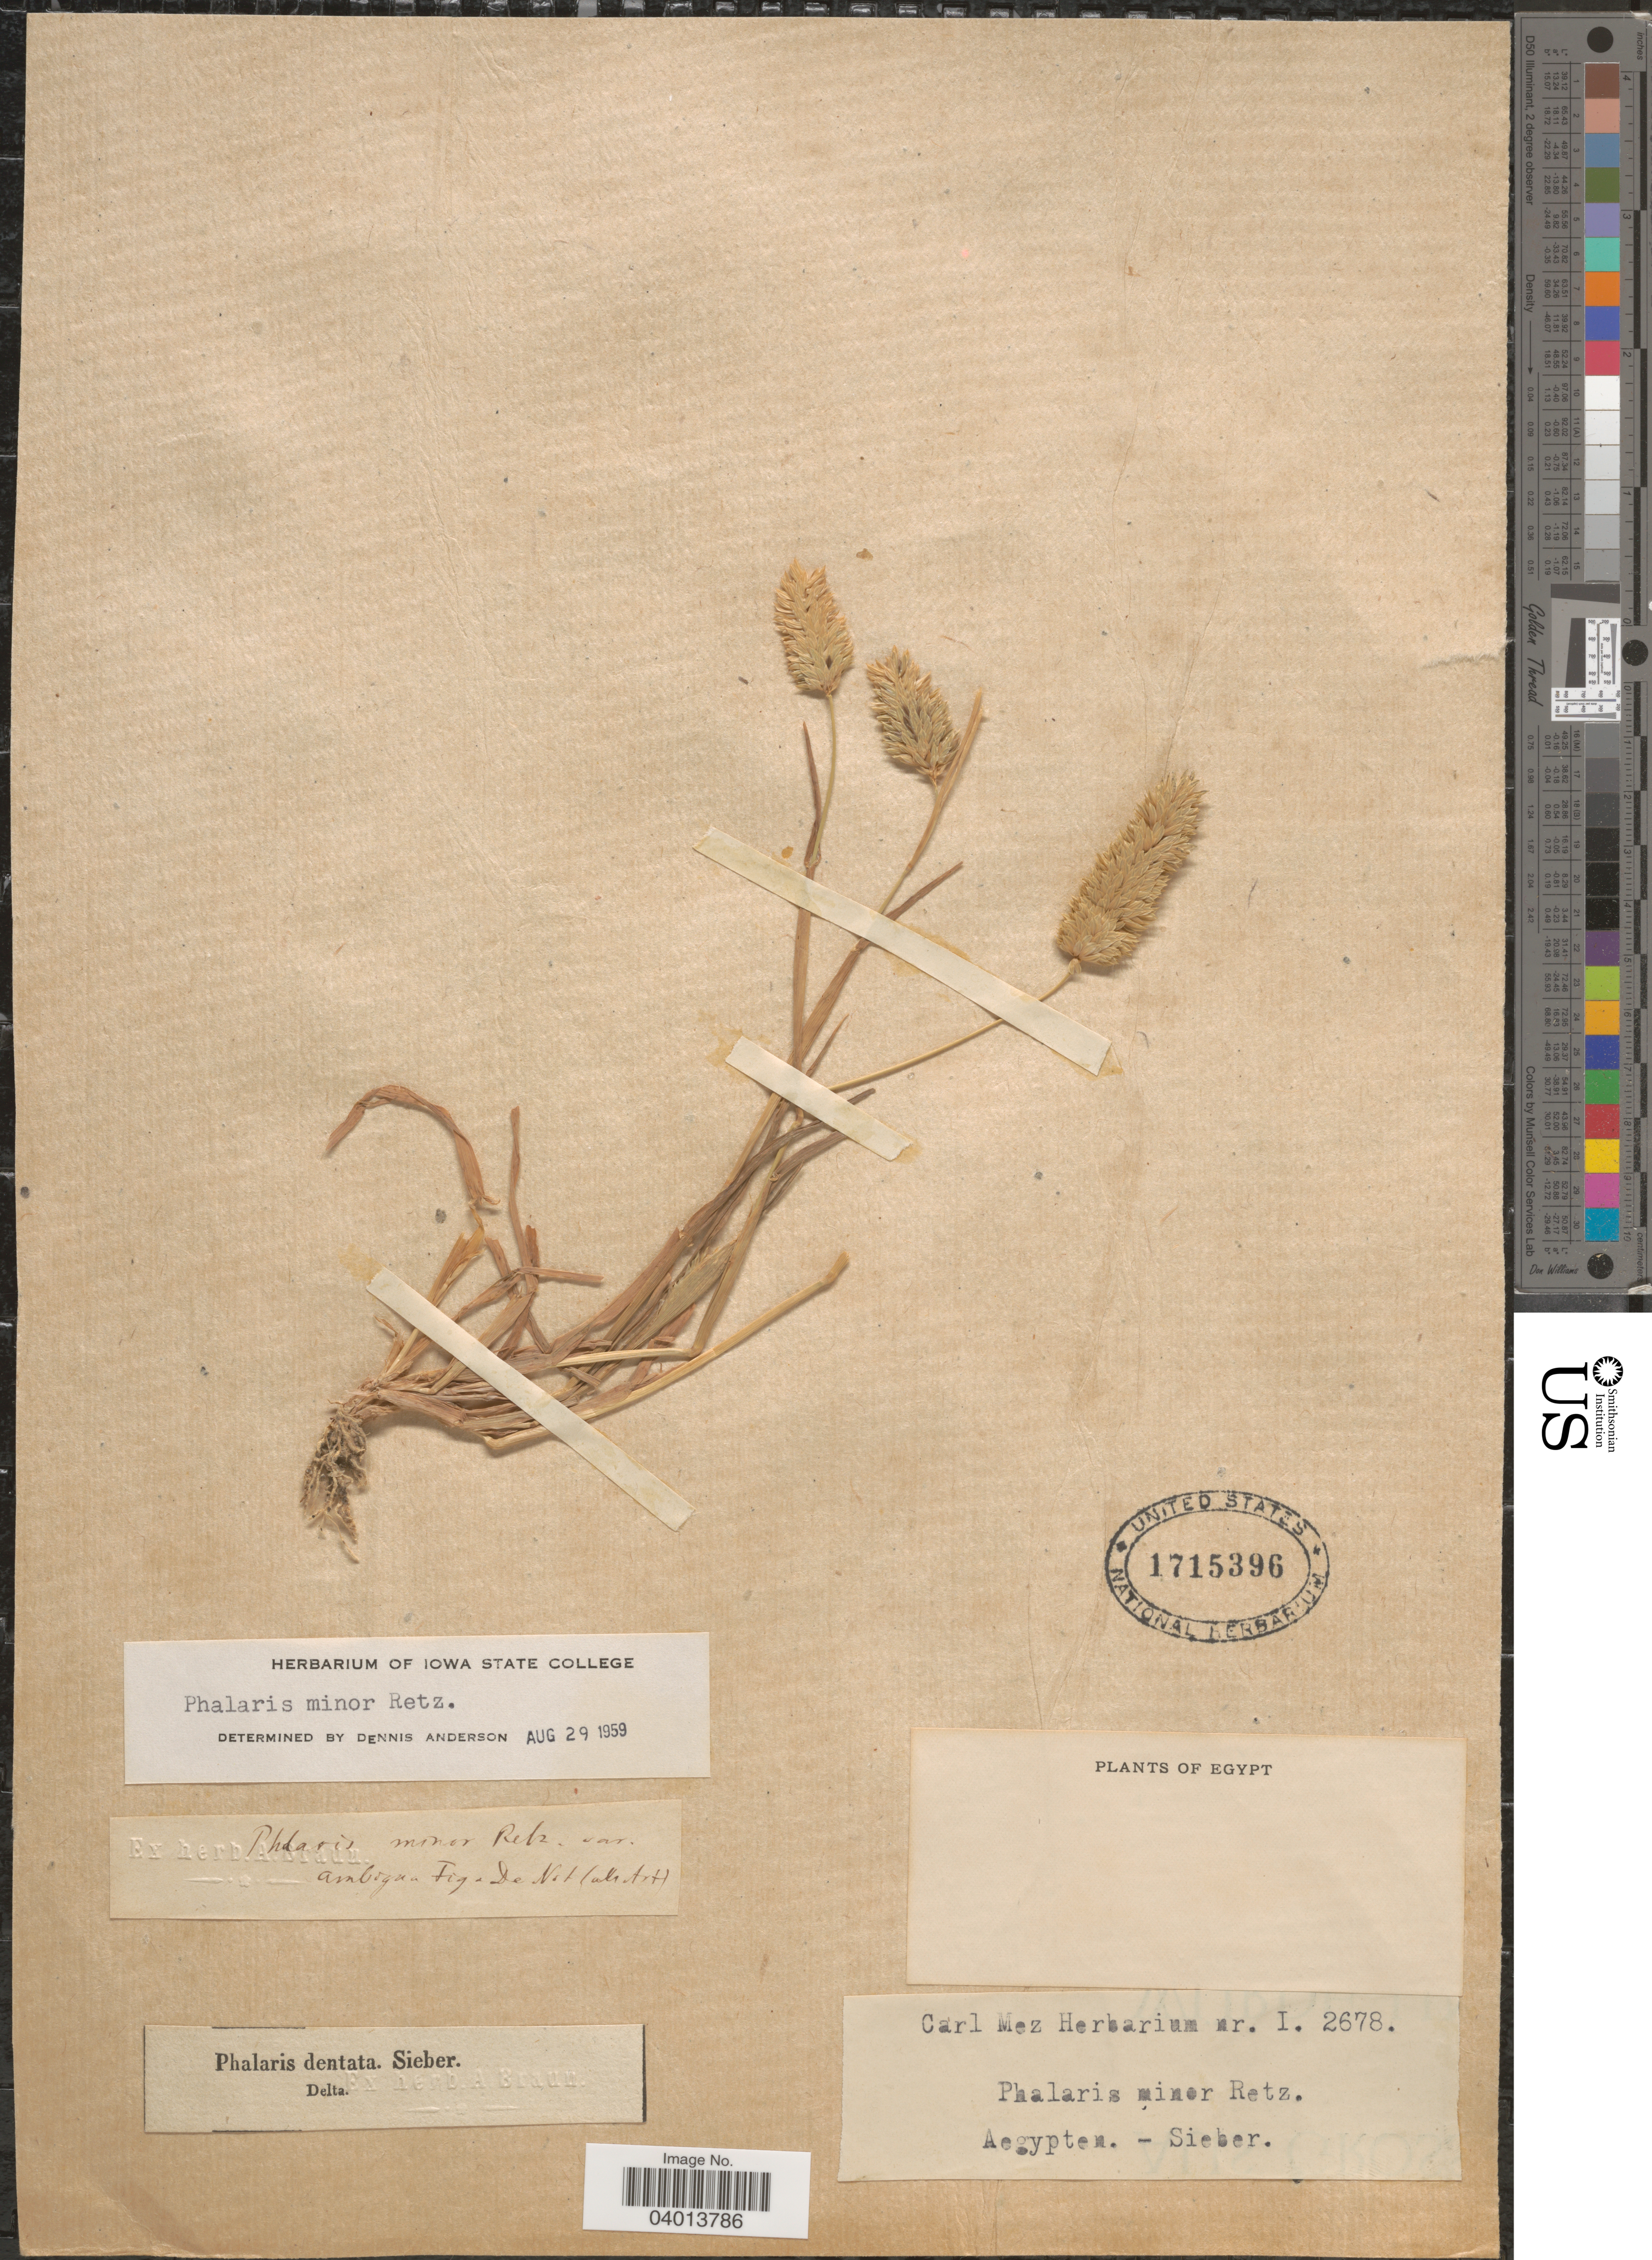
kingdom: Plantae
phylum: Tracheophyta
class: Liliopsida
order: Poales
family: Poaceae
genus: Phalaris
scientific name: Phalaris minor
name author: Retz.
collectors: -- Sieber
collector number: I. 2678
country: Egypt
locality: Delta. [unsure placement] Aegypten.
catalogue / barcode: US 1715396